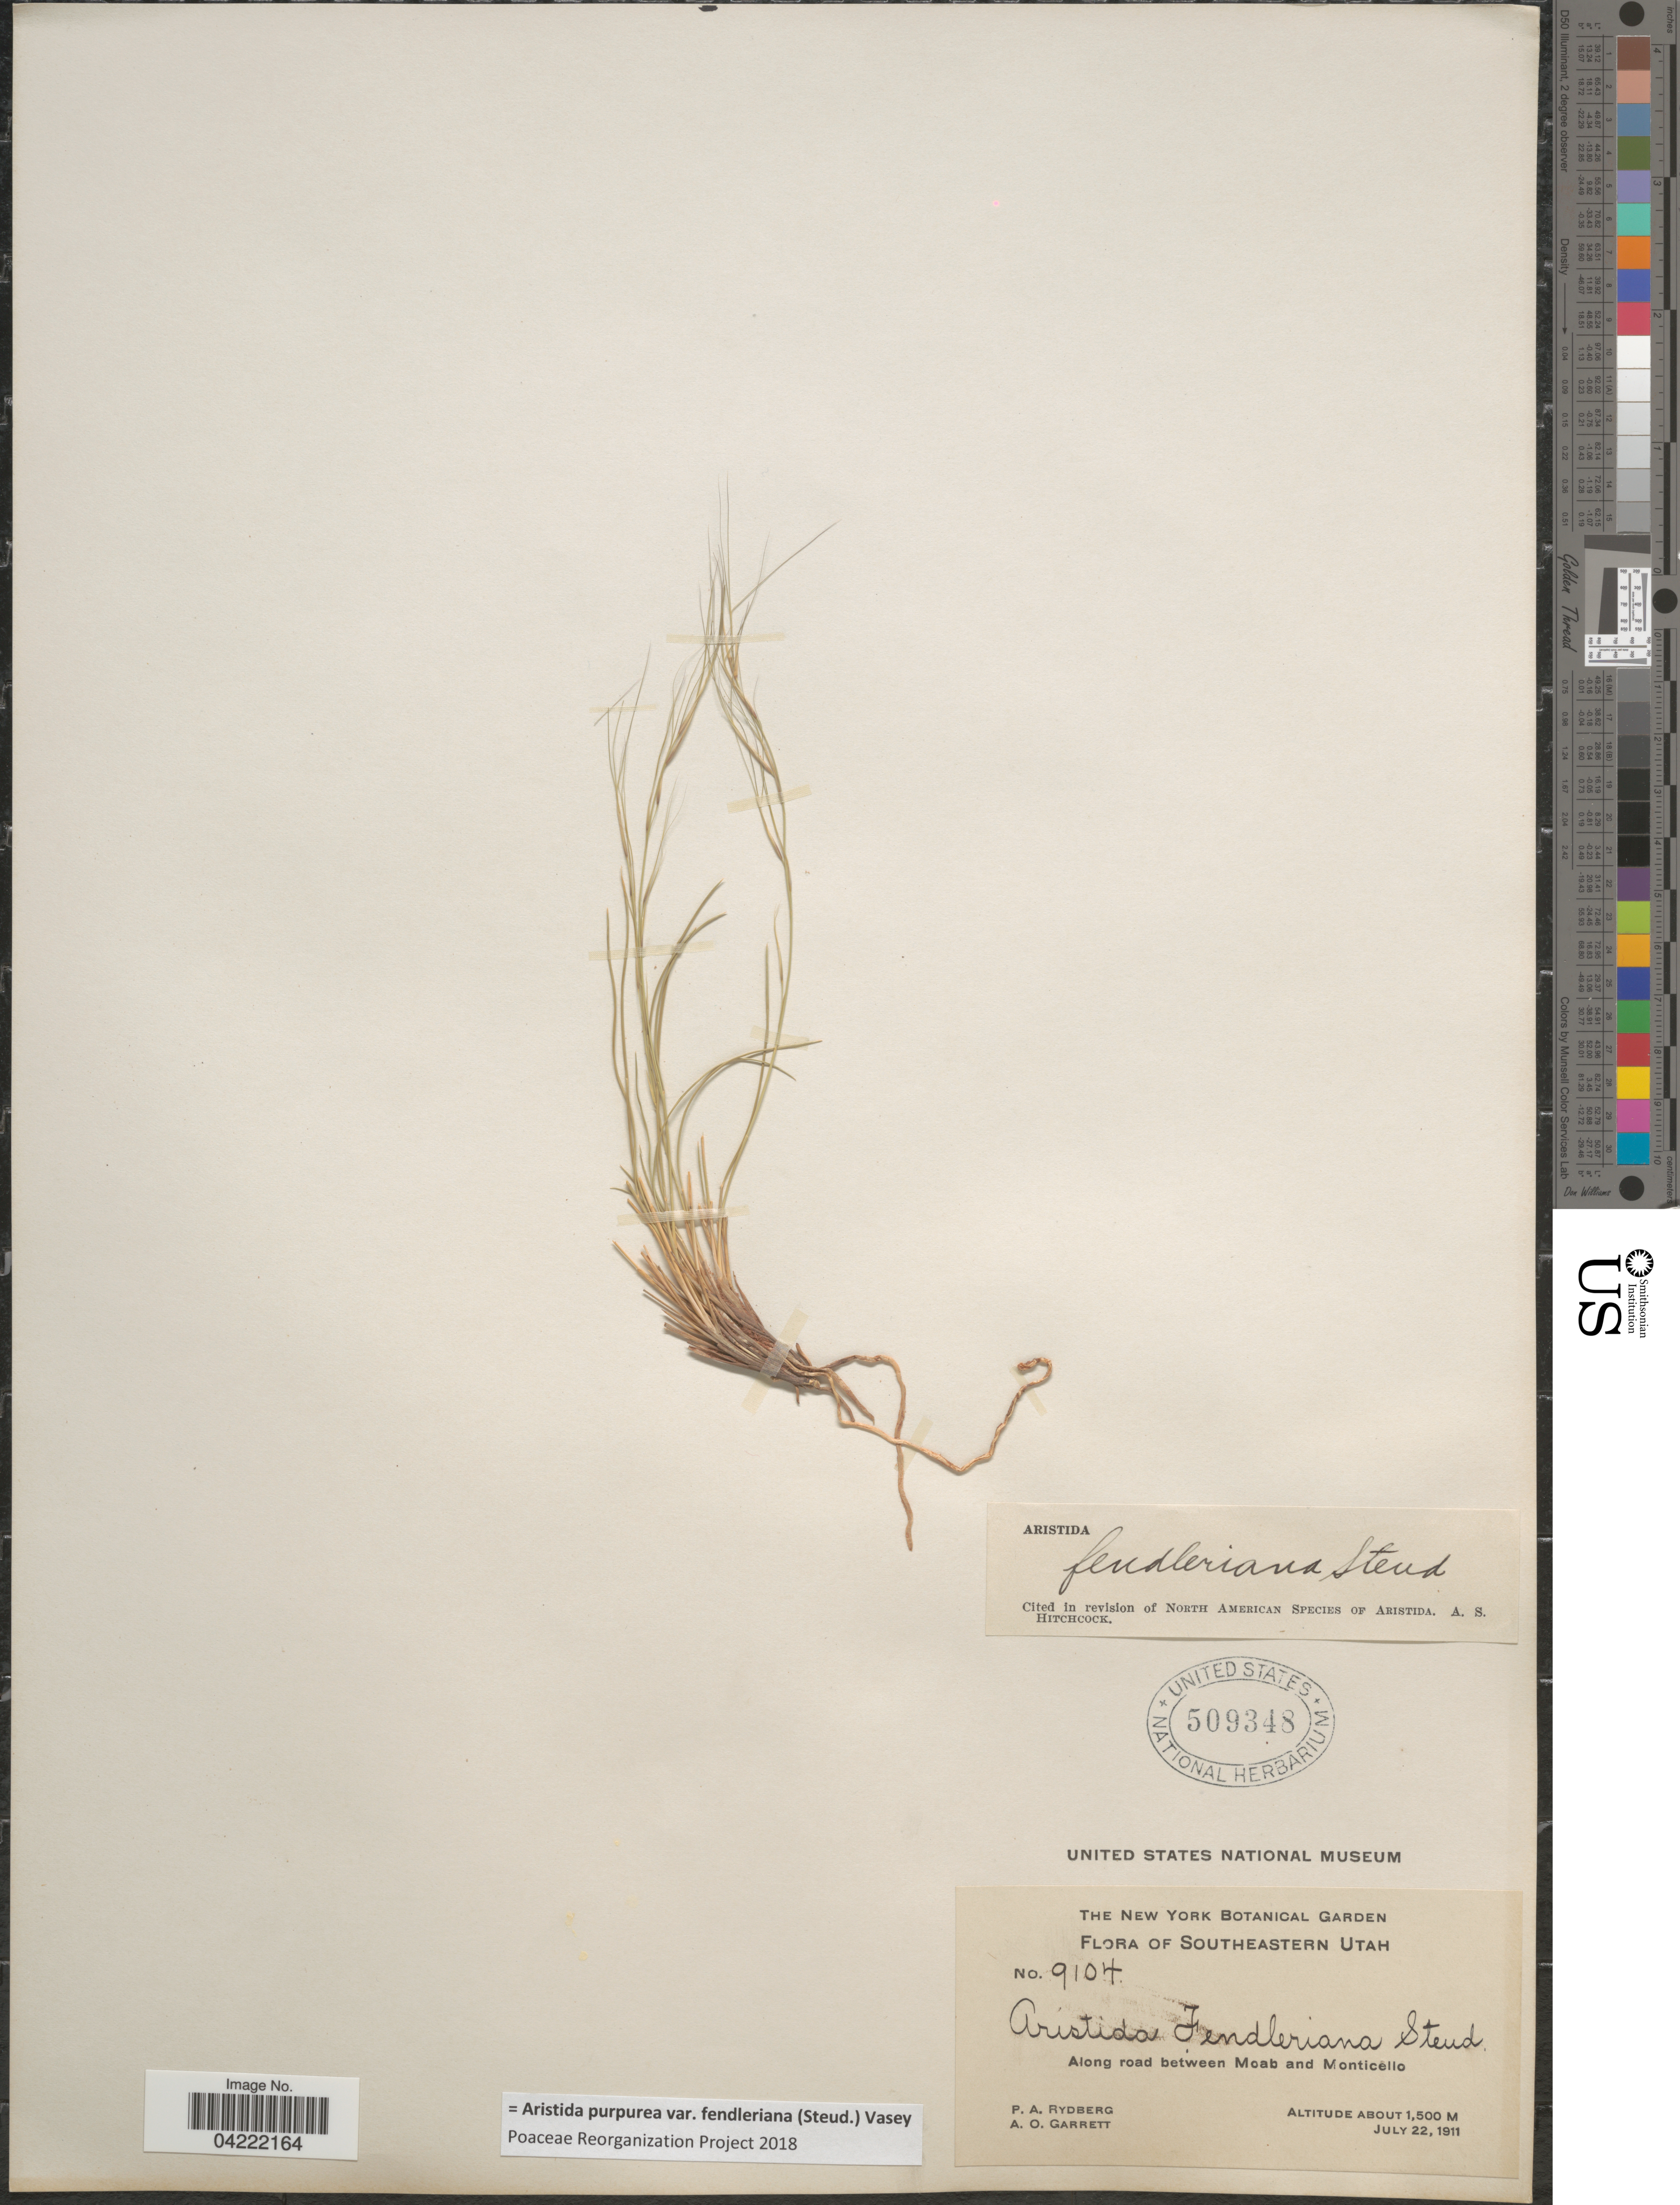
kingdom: Plantae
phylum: Tracheophyta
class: Liliopsida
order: Poales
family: Poaceae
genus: Aristida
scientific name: Aristida purpurea var. fendleriana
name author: (Steud.) Vasey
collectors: P. A. Rydberg & A. O. Garrett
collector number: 9104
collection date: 1911-07-22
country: United States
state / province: Utah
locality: Southeastern Utah. Along road between Moab and Monticello.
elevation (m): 1500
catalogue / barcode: US 509348